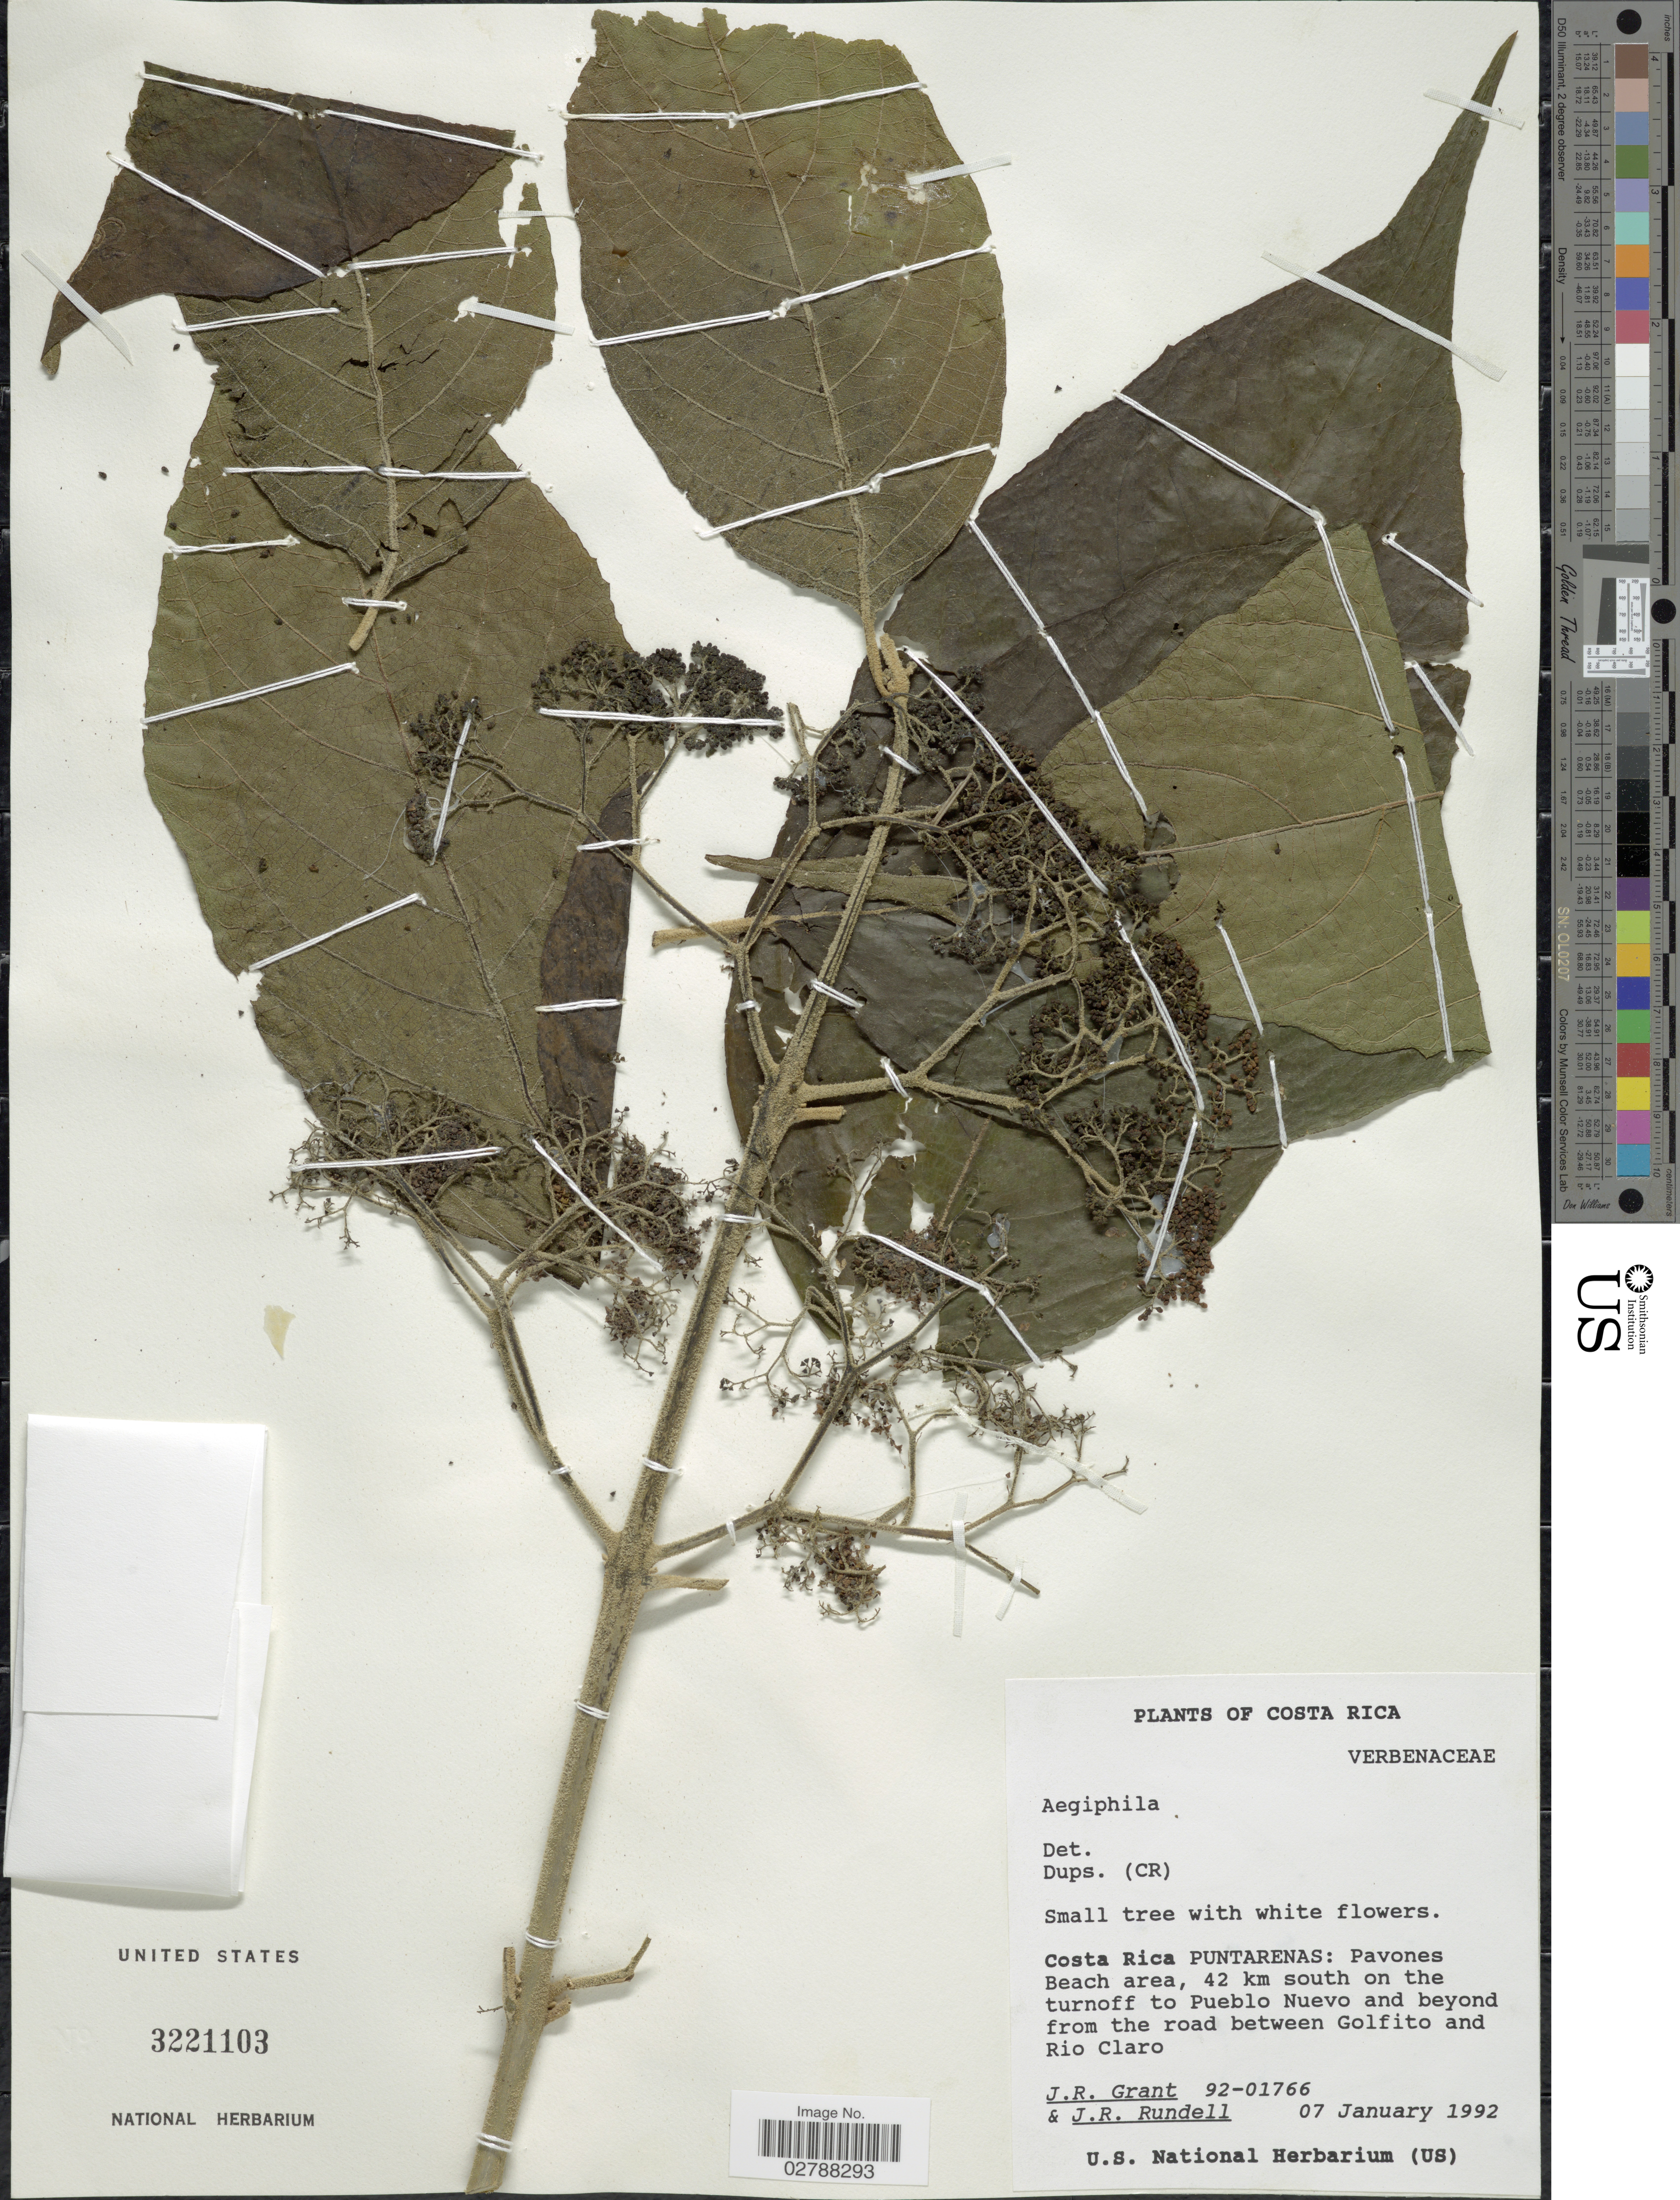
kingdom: Plantae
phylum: Tracheophyta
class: Magnoliopsida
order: Lamiales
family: Lamiaceae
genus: Aegiphila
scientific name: Aegiphila sp.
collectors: J. Grant & J. R. Rundell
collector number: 92-01766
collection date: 1992-01-07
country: Costa Rica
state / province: Puntarenas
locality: Pavones Beach area, 42 km south on the turnoff to Pueblo Nuevo and beyond from the road between Golfito and Rio Claro.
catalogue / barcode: US 3221103